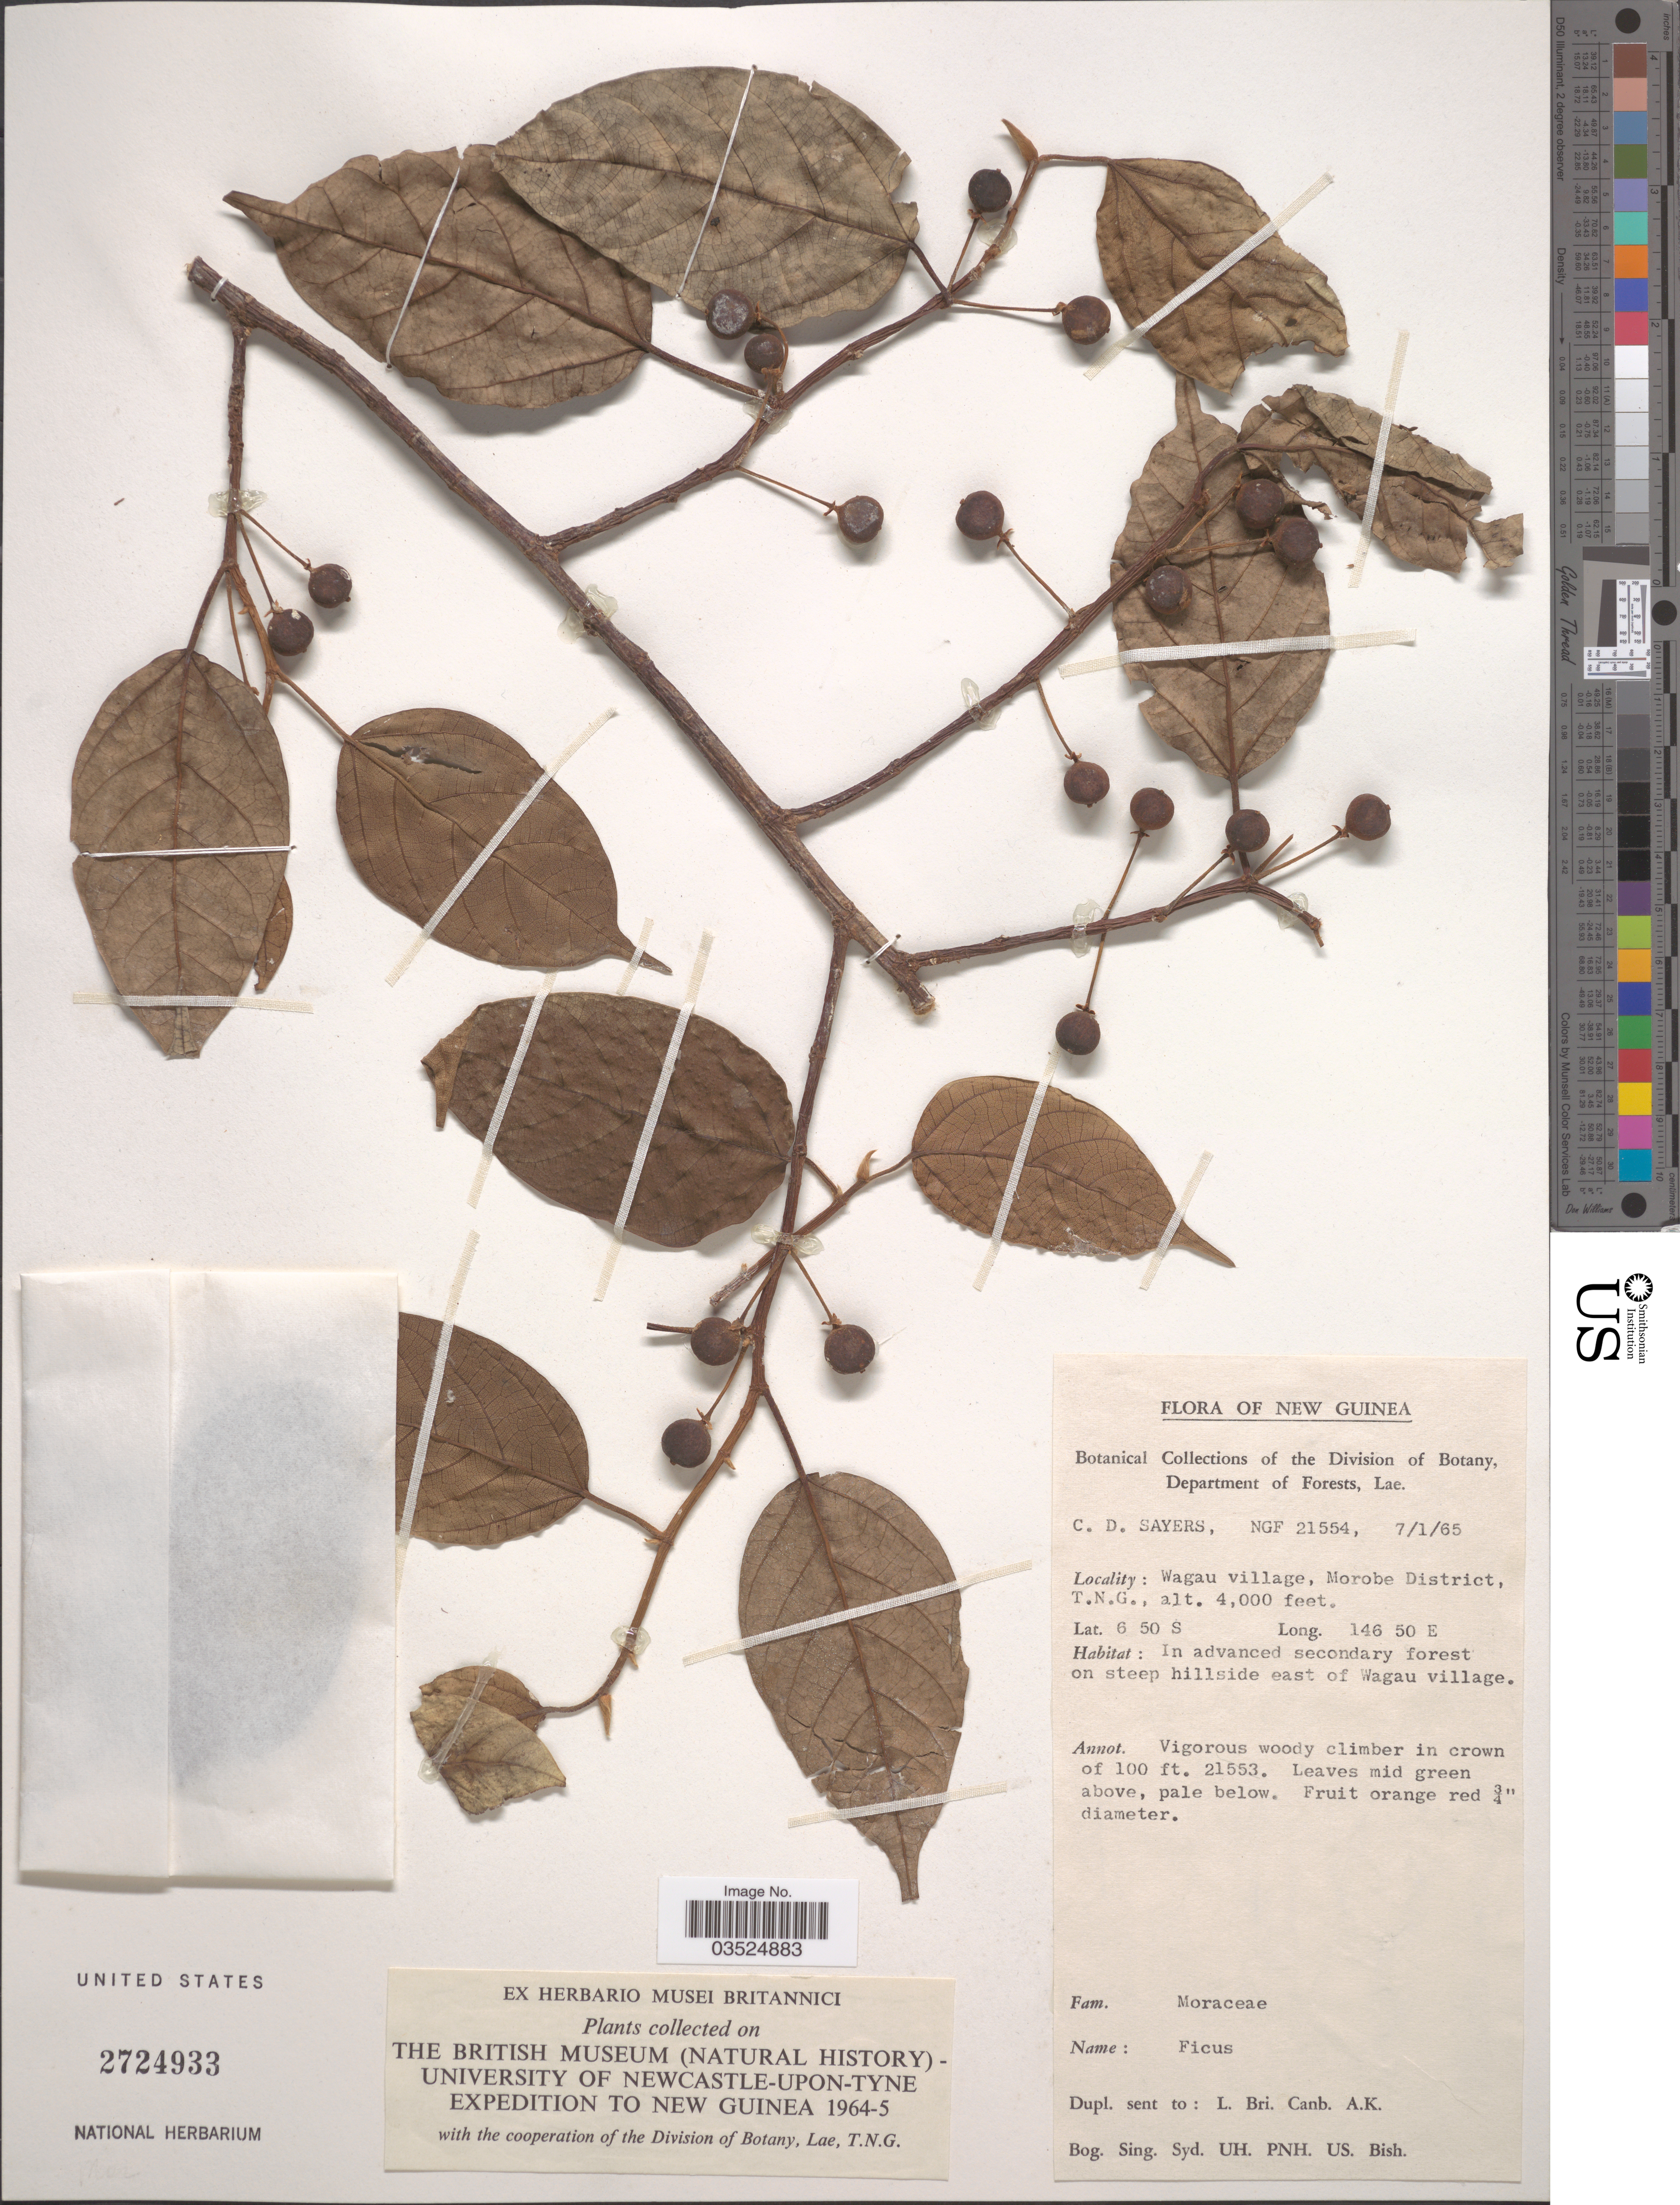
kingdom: Plantae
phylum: Tracheophyta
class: Magnoliopsida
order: Rosales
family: Moraceae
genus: Ficus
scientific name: Ficus sp.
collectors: C. Sayers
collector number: NGF21554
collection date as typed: Transcribed d/m/y: 7/1/65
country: Papua New Guinea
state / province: Morobe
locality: New Guinea. Wagau village, Morobe District, T.N.G. Hillside east of Wagau village.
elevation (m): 1219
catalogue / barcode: US 2724933